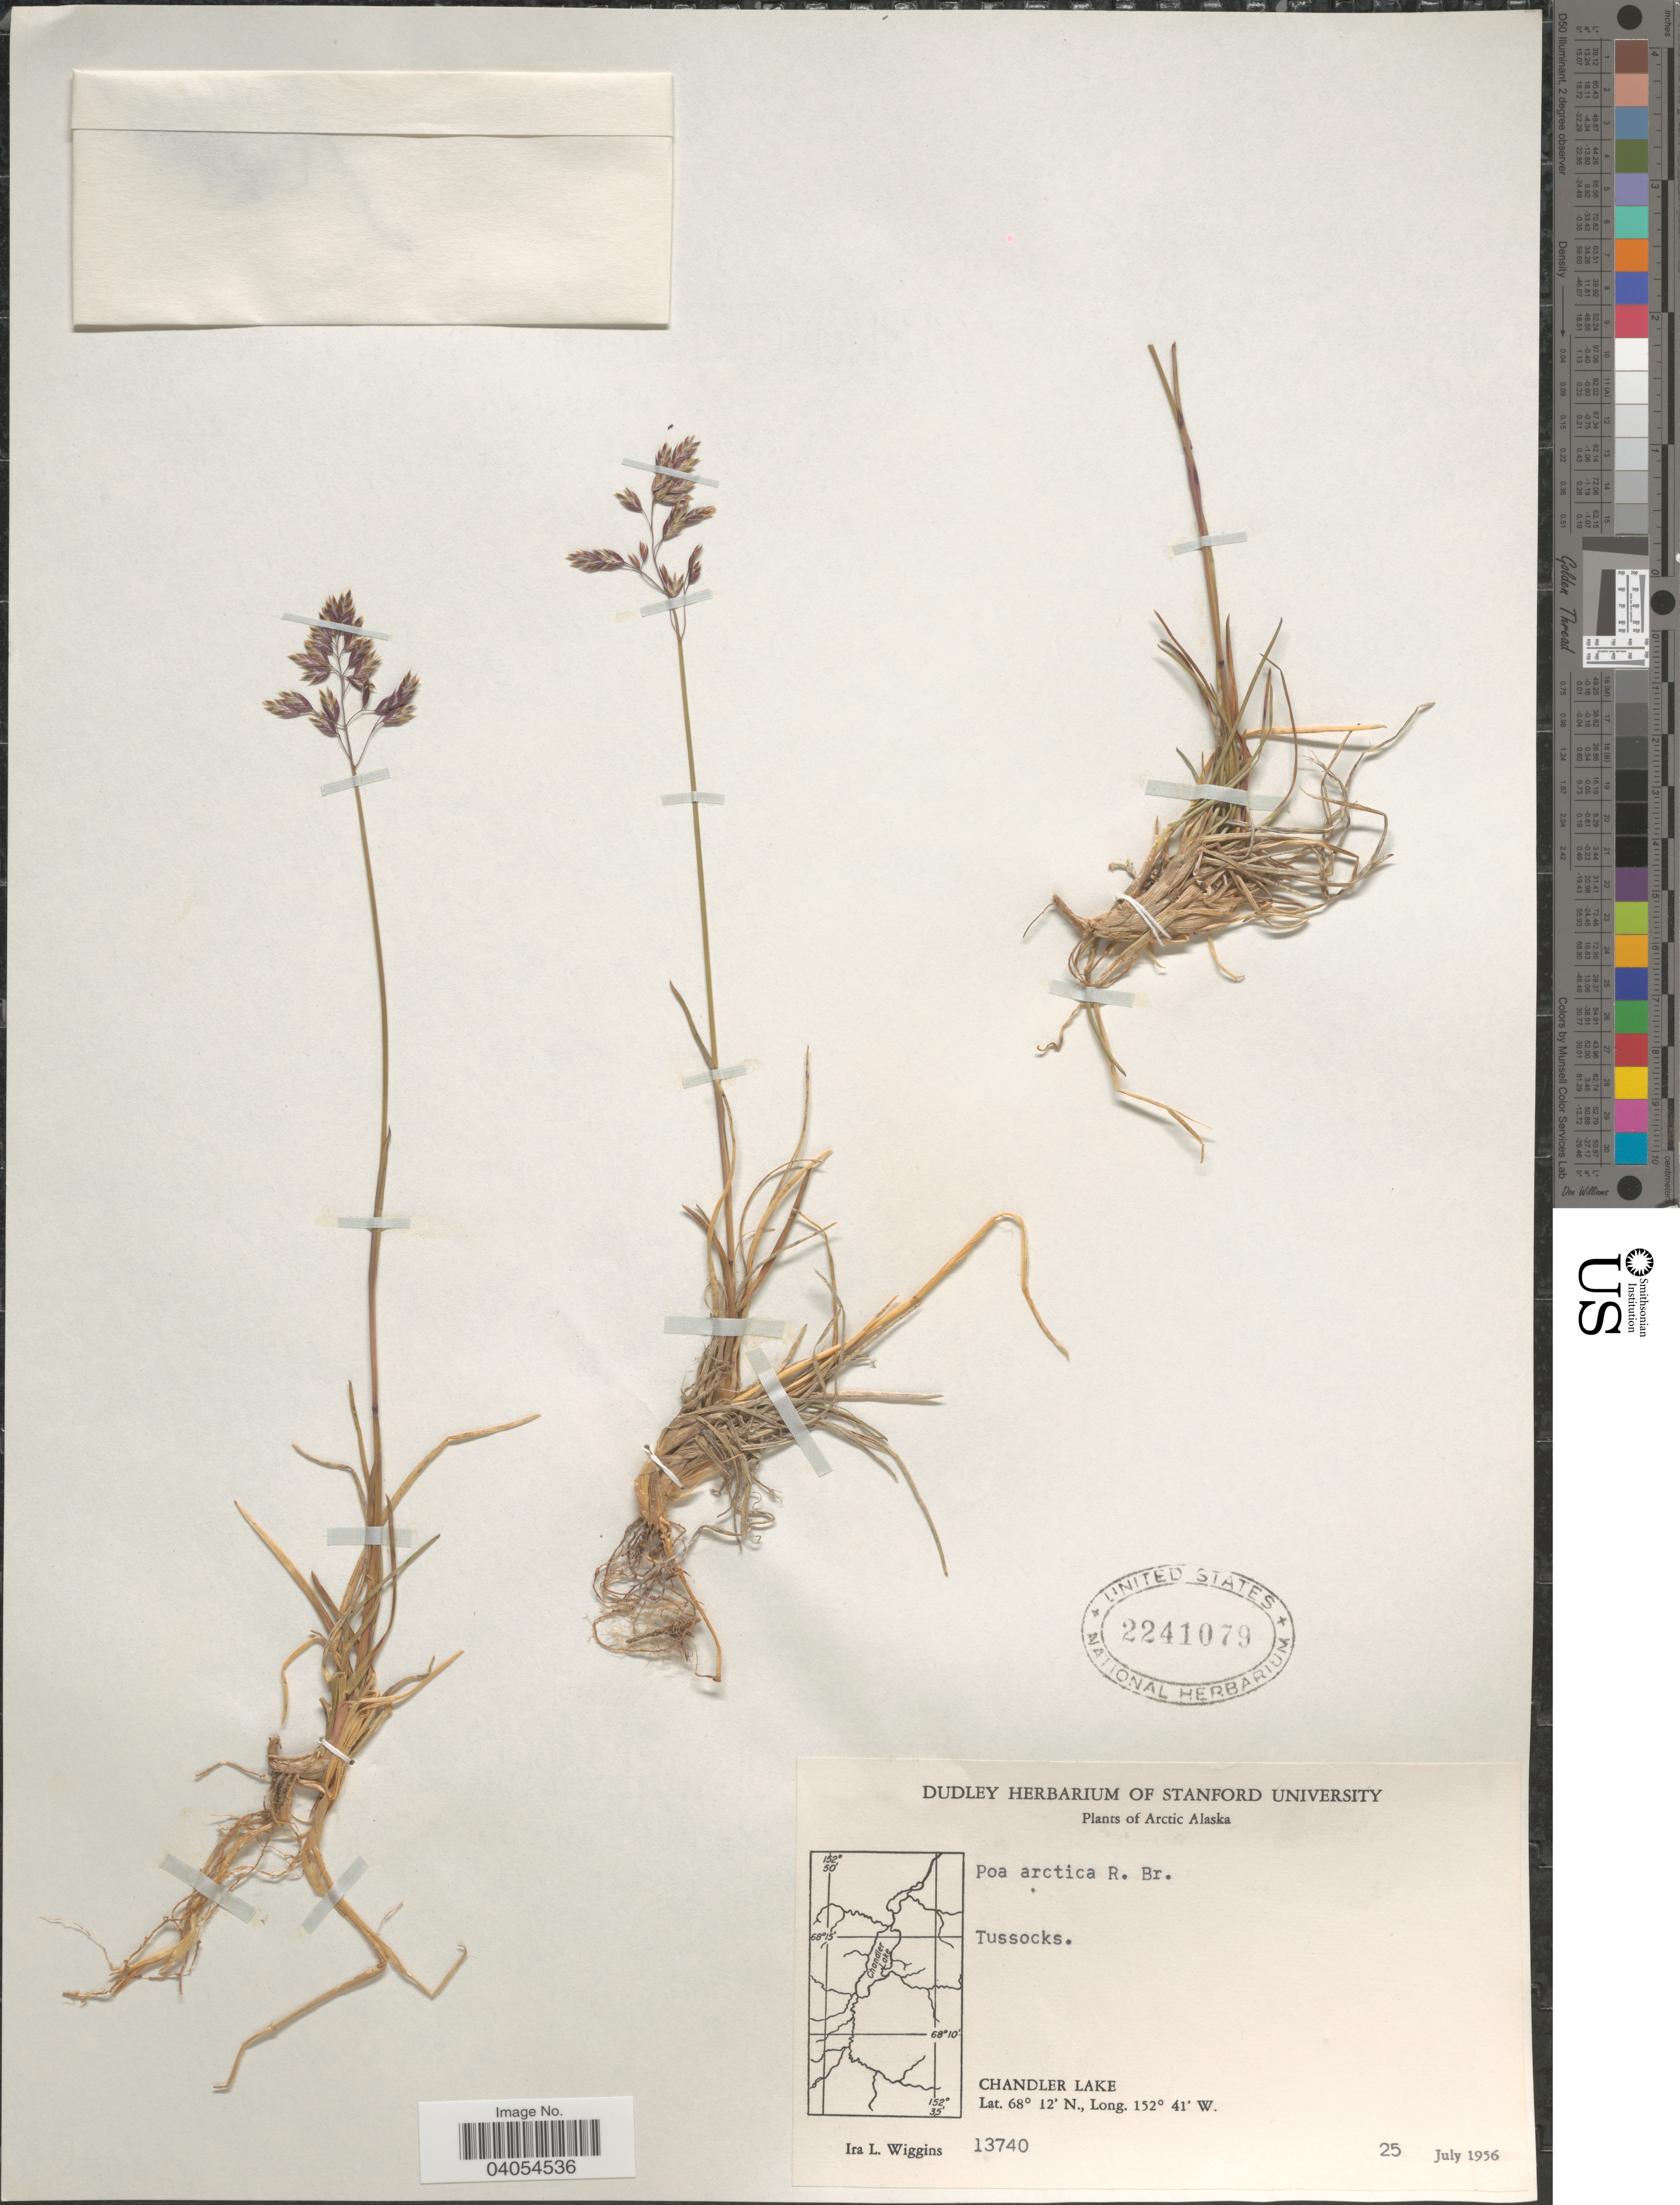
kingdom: Plantae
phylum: Tracheophyta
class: Liliopsida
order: Poales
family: Poaceae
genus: Poa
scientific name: Poa arctica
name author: R. Br.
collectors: I. L. Wiggins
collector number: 13740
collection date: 1956-07-25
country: United States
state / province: Alaska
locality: Arctic Alaska. Chandler Lake.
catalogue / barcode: US 2241079